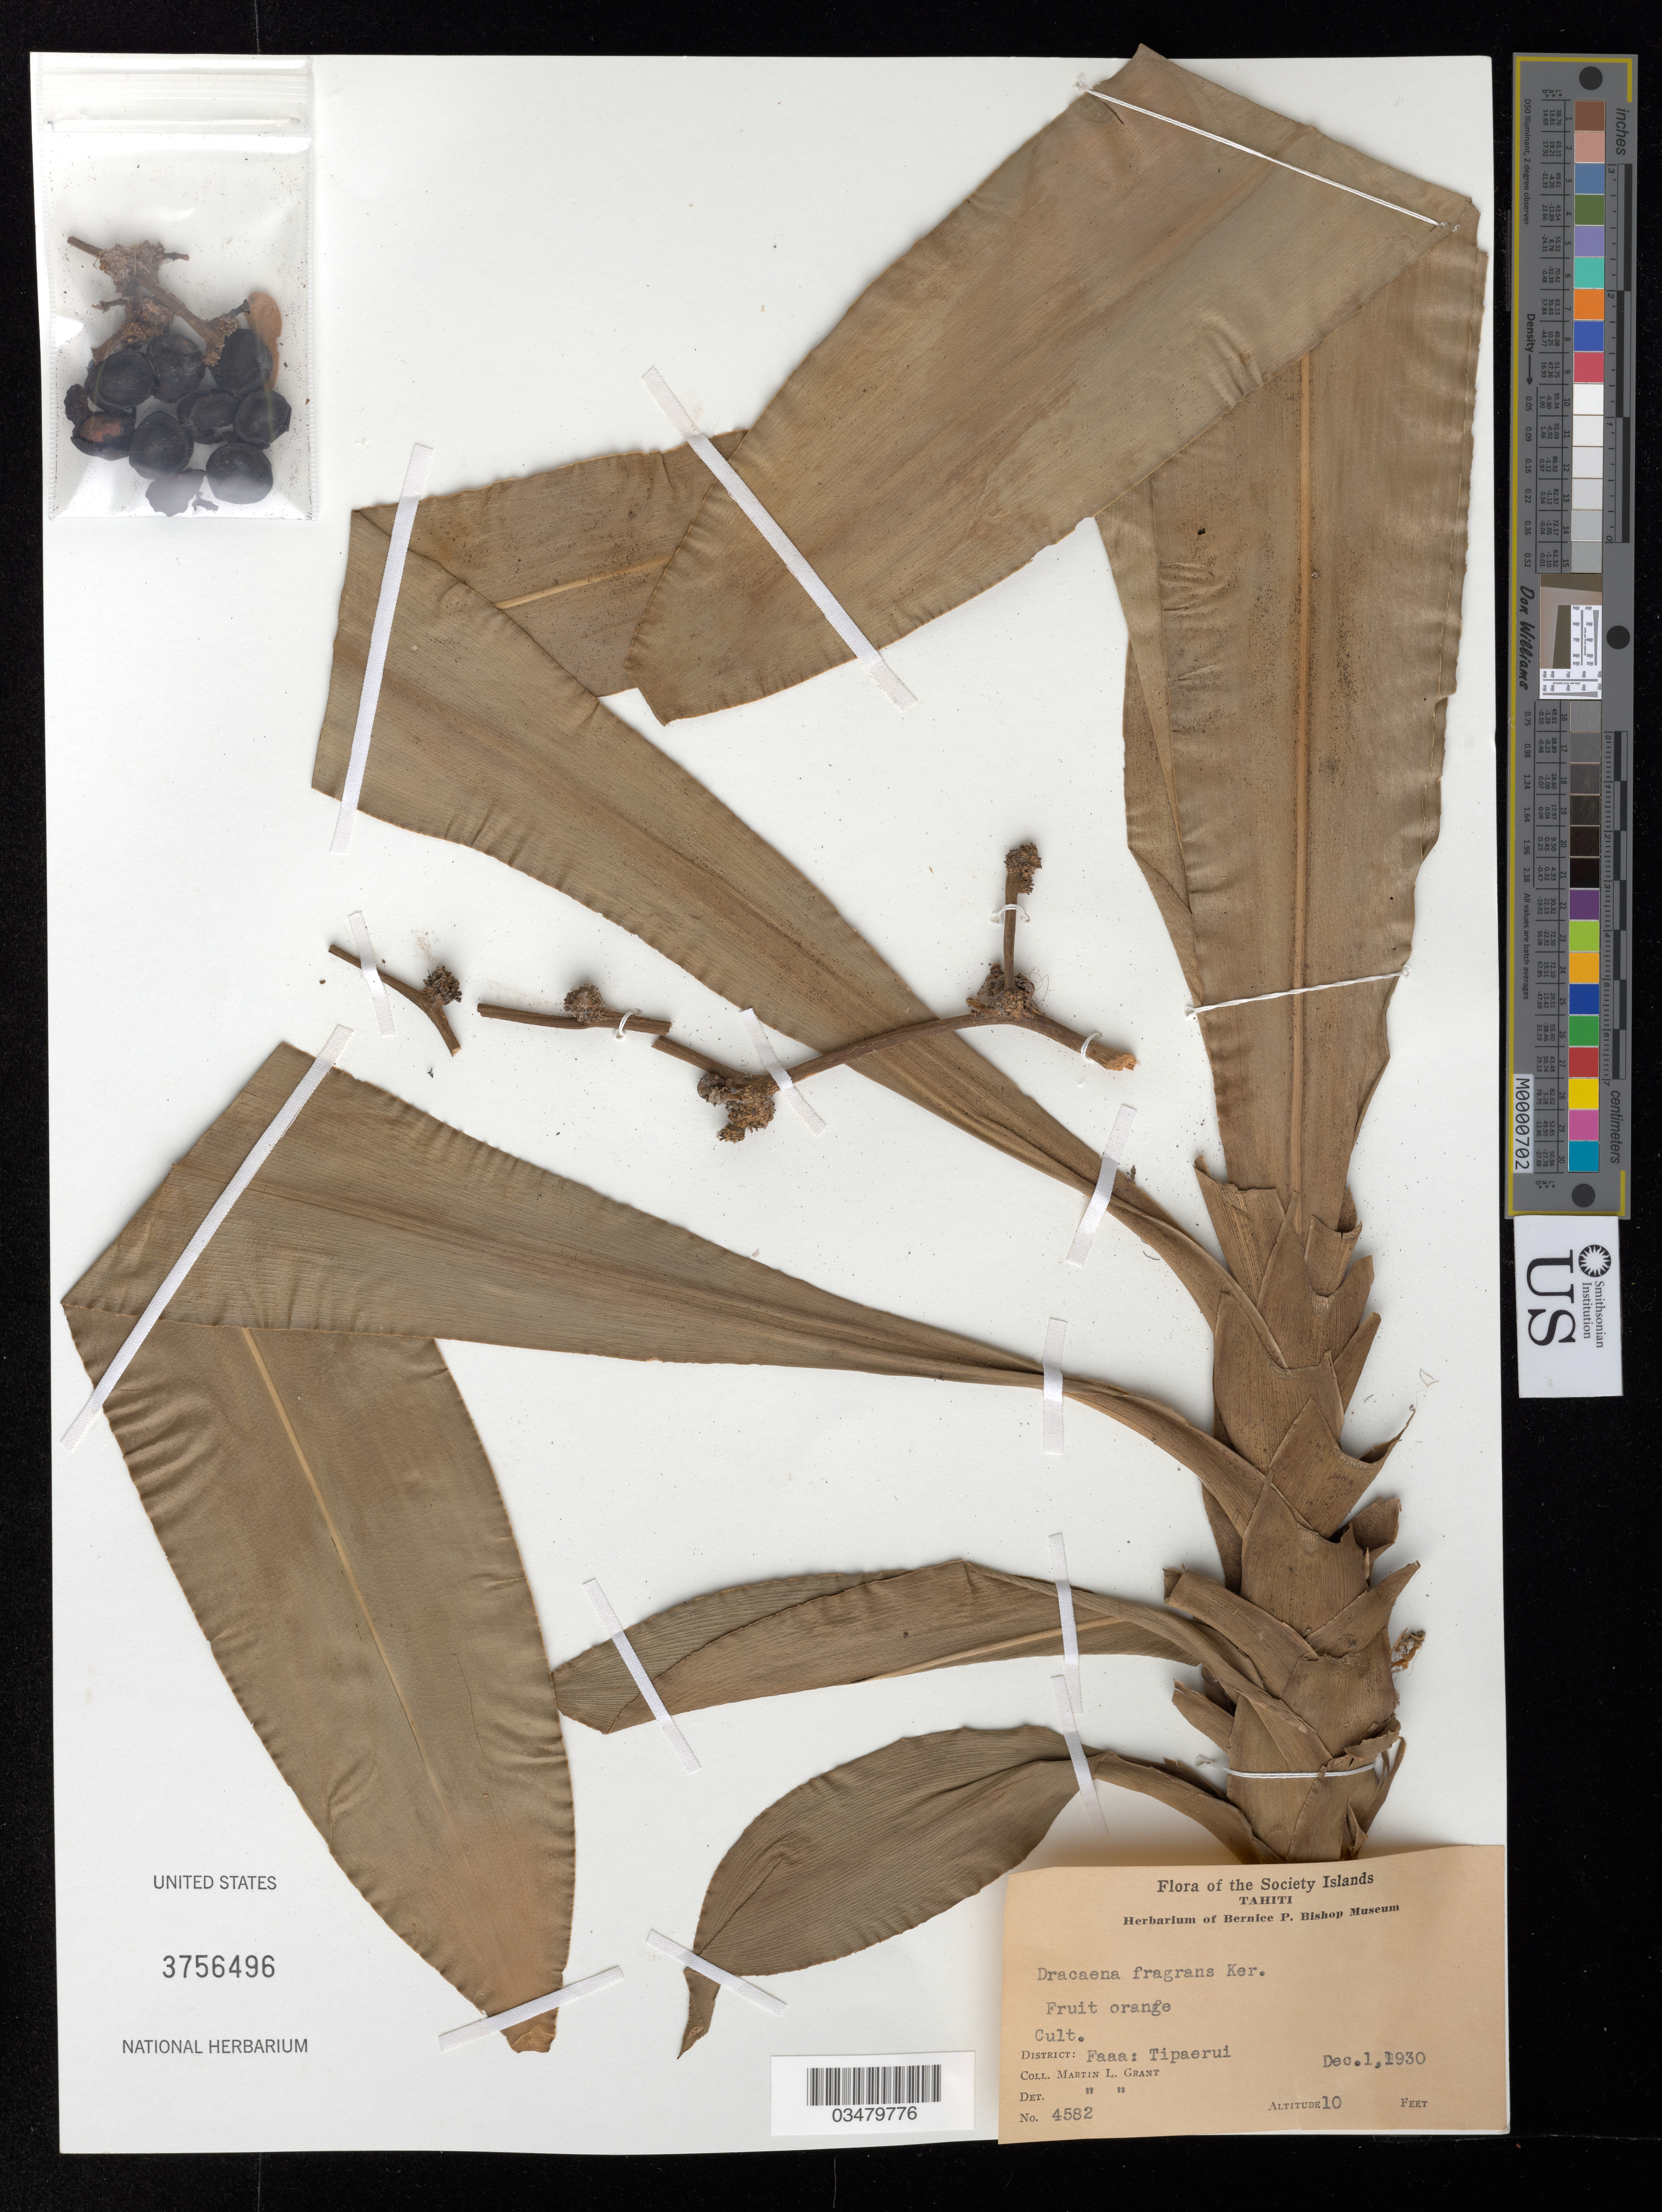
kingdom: Plantae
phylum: Tracheophyta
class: Liliopsida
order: Asparagales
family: Asparagaceae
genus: Dracaena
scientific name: Dracaena fragrans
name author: (L.) Ker Gawl.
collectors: M. L. Grant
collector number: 4582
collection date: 1930-12-01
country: French Polynesia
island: Tahiti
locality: The Society Islands, Tahiti, District: Faaa, Tipaerui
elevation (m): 3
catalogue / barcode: US 3756496